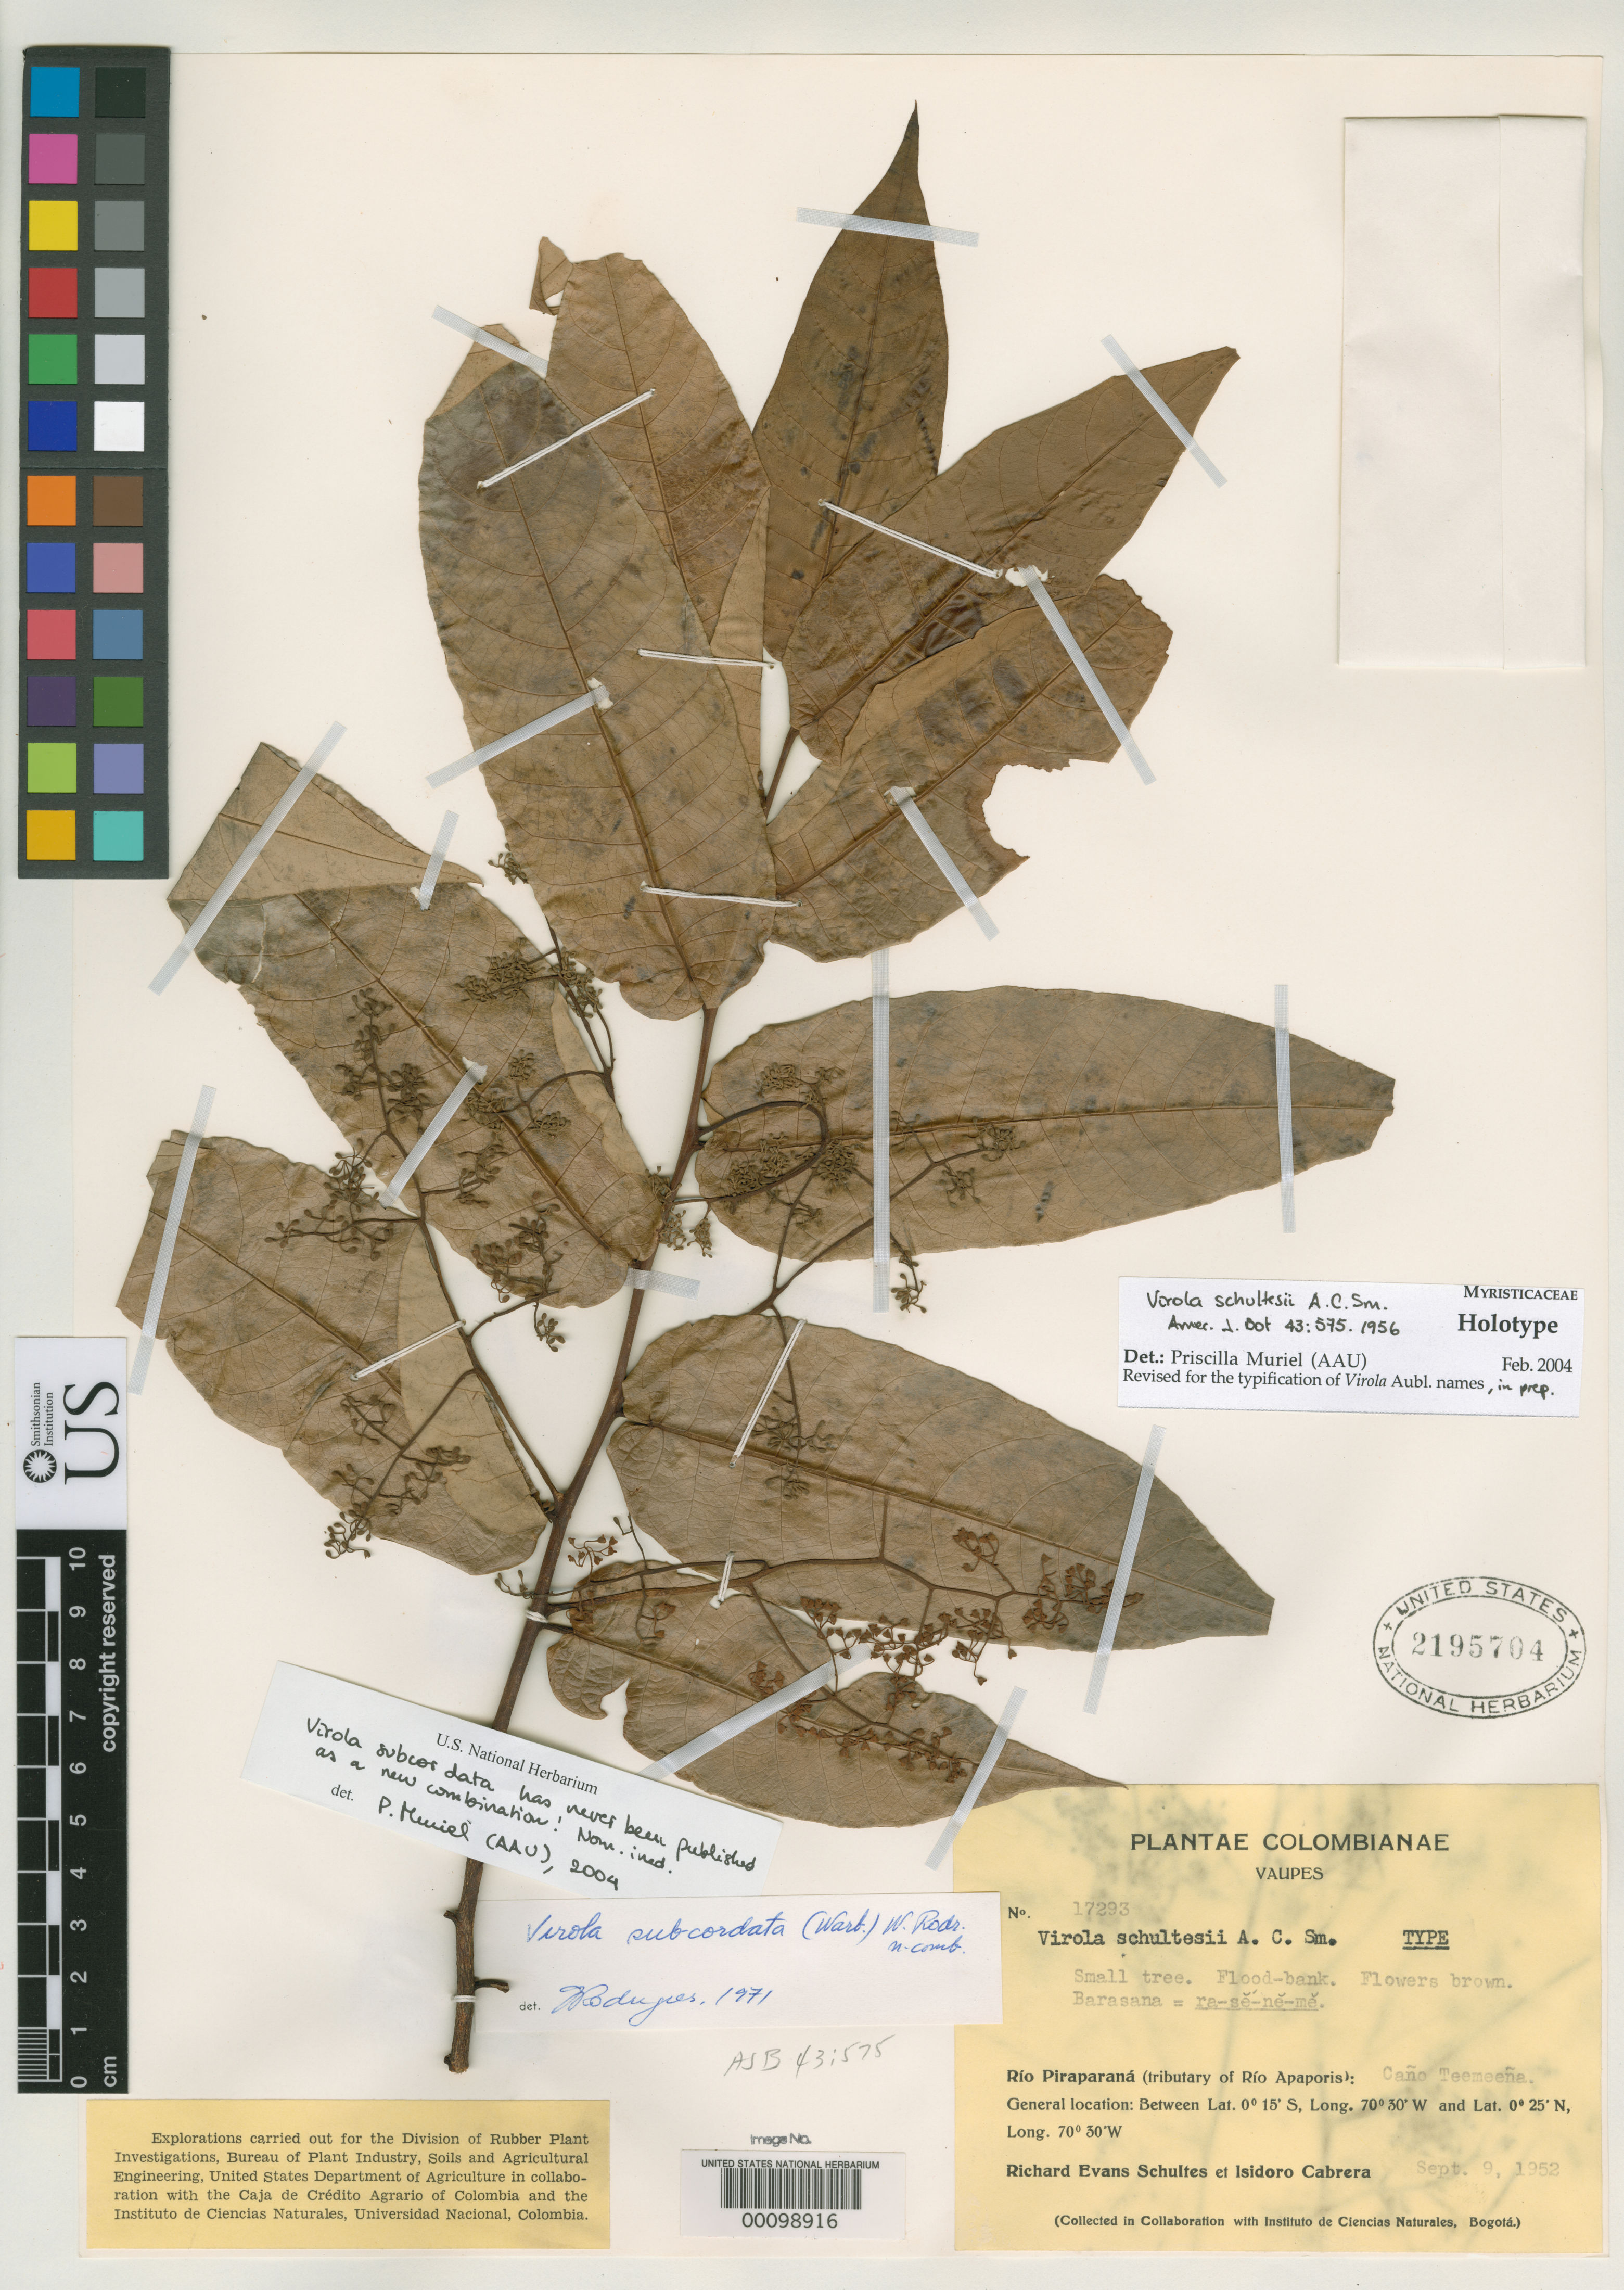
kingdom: Plantae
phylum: Tracheophyta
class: Magnoliopsida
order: Magnoliales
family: Myristicaceae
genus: Virola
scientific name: Virola schultesii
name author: A.C. Sm.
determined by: Muriel M., P., AAU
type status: Holotype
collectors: R. E. Schultes & I. Cabrera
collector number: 17293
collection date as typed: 09 Sep 1952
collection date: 1952-09-09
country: Colombia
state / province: Vaupés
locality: Río Piraparaná (tributary of Río Apaporis): Caño Teemeeña.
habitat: Flood-bank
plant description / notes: Specimen annotated by W.A. Rodrigues (1971) as "Virola subcordata (Warb.) W. Rodr. n. comb." (apparently never published).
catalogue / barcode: US 2195704